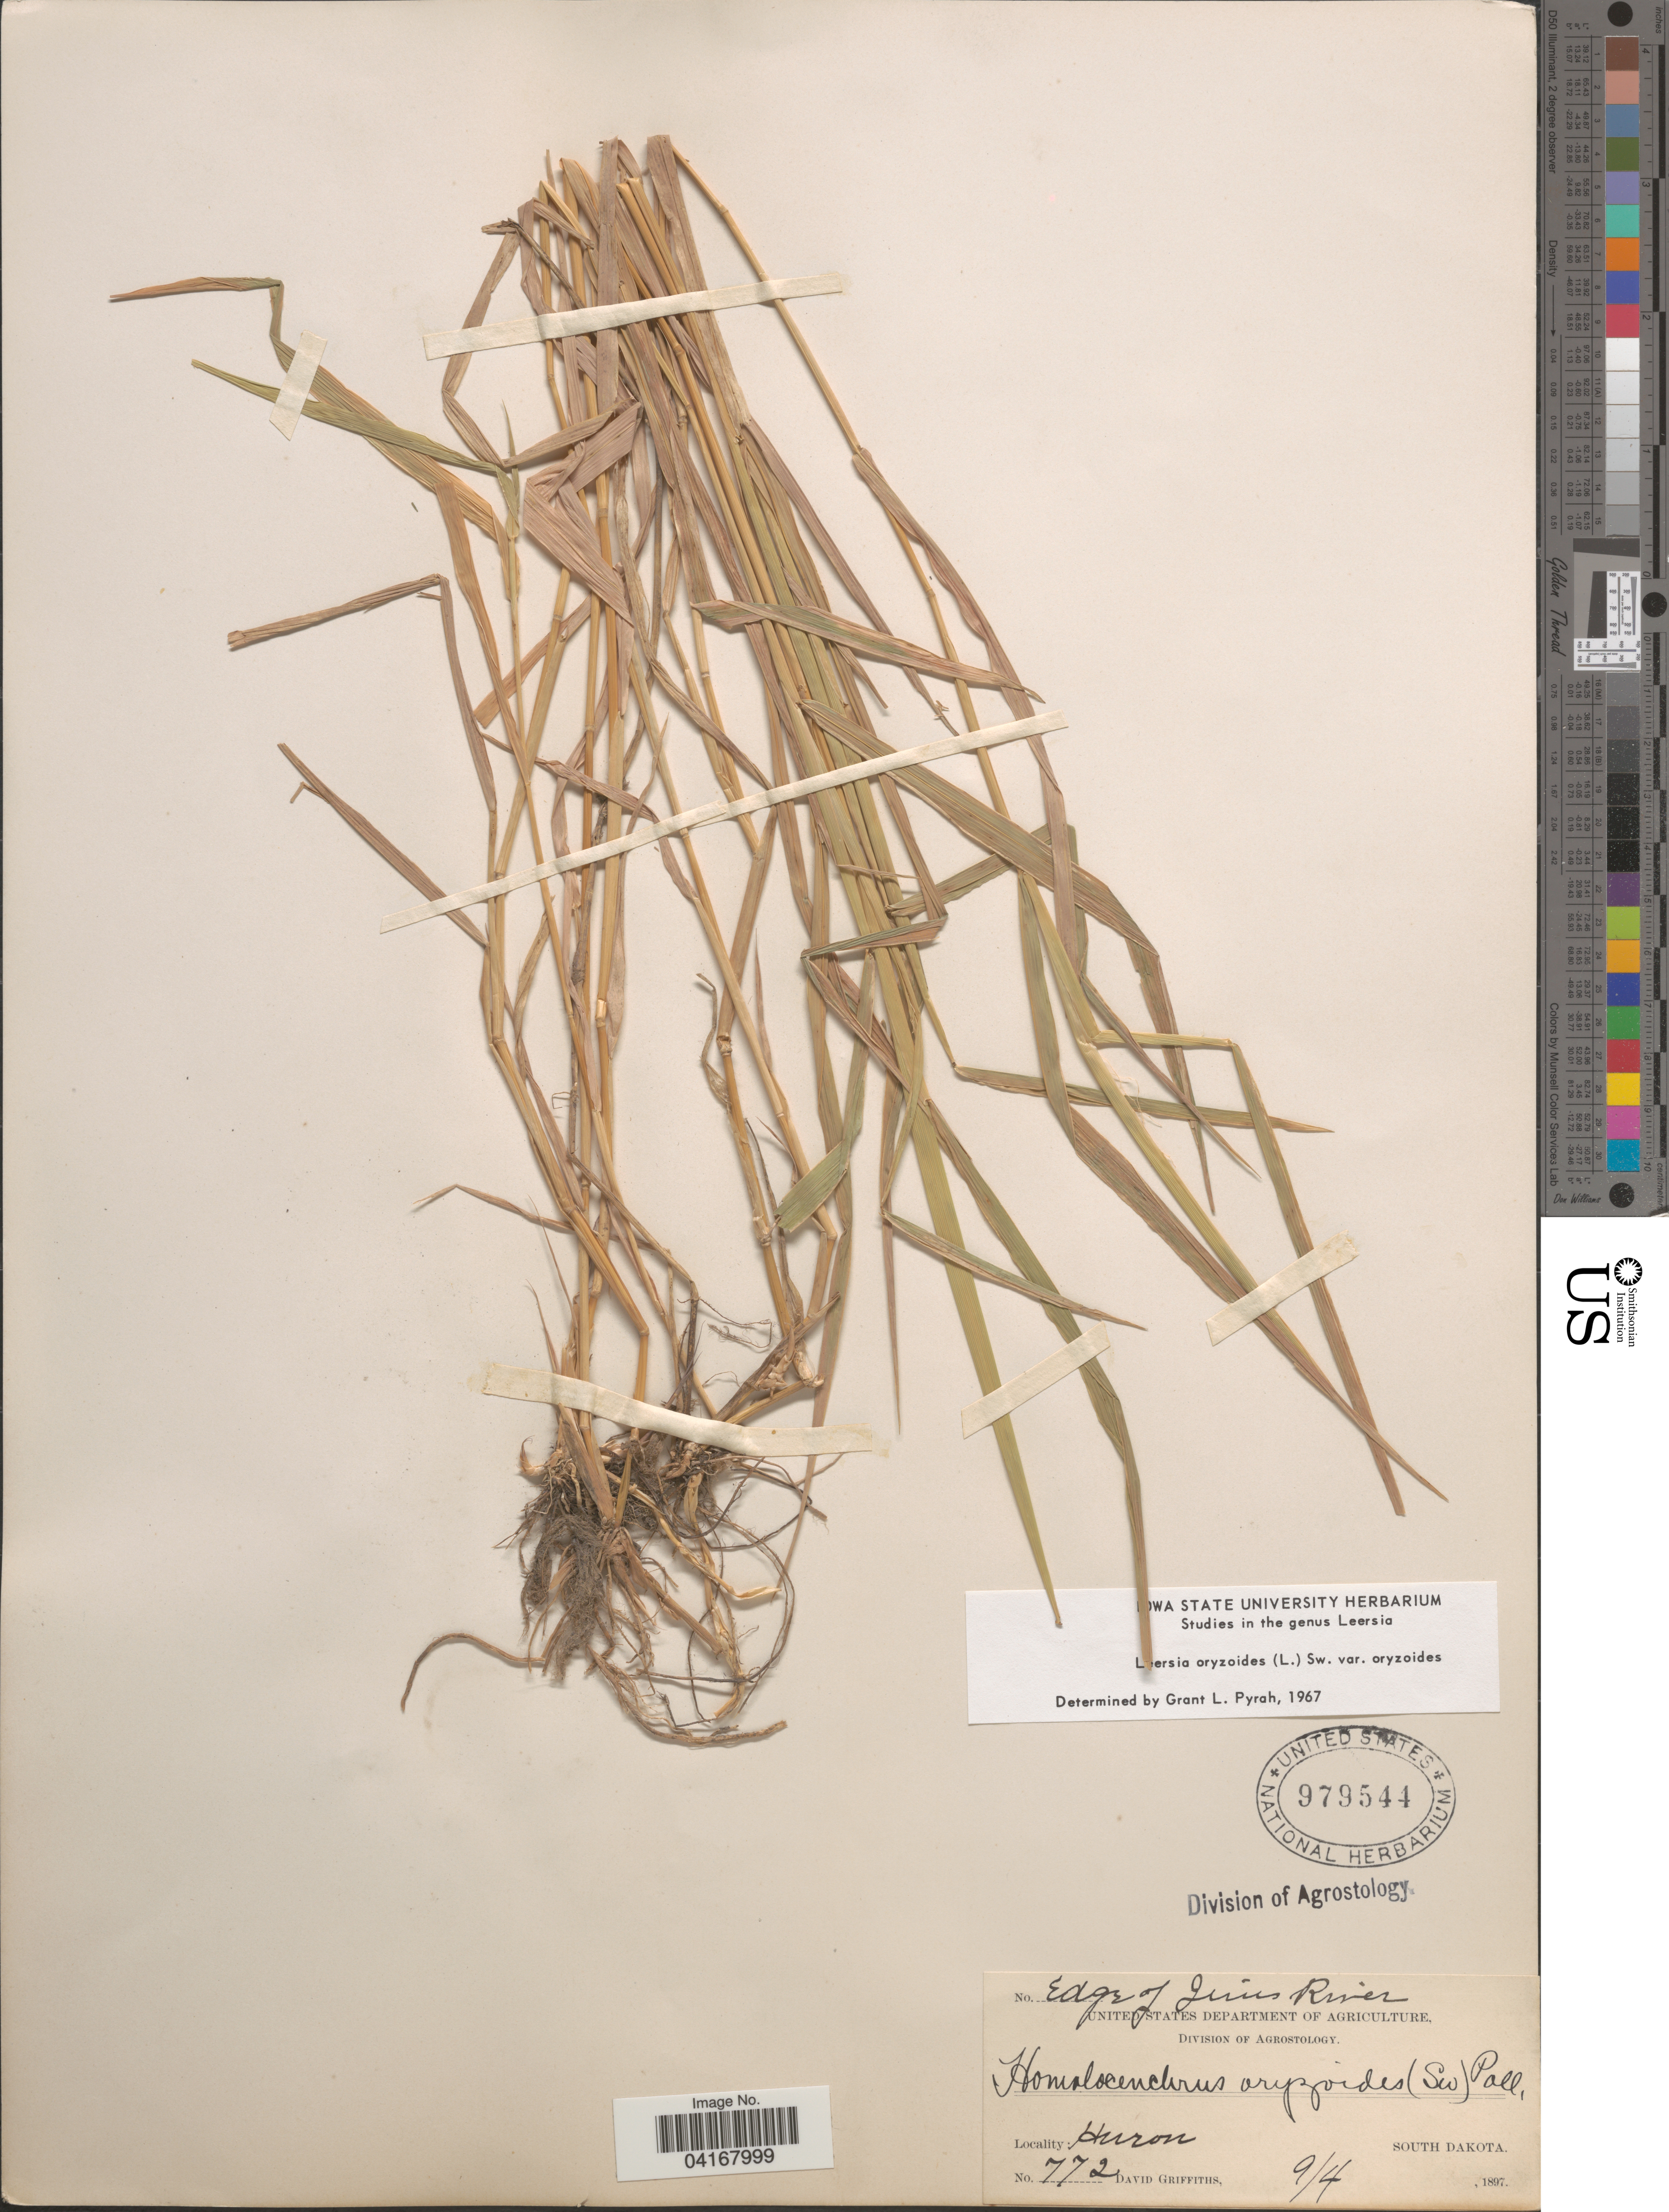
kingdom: Plantae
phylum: Tracheophyta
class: Liliopsida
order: Poales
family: Poaceae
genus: Leersia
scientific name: Leersia oryzoides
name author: (L.) Sw.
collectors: D. Griffiths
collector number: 772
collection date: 1897-09-04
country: United States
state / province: South Dakota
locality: Edge of Jims River. Huron.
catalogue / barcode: US 979544